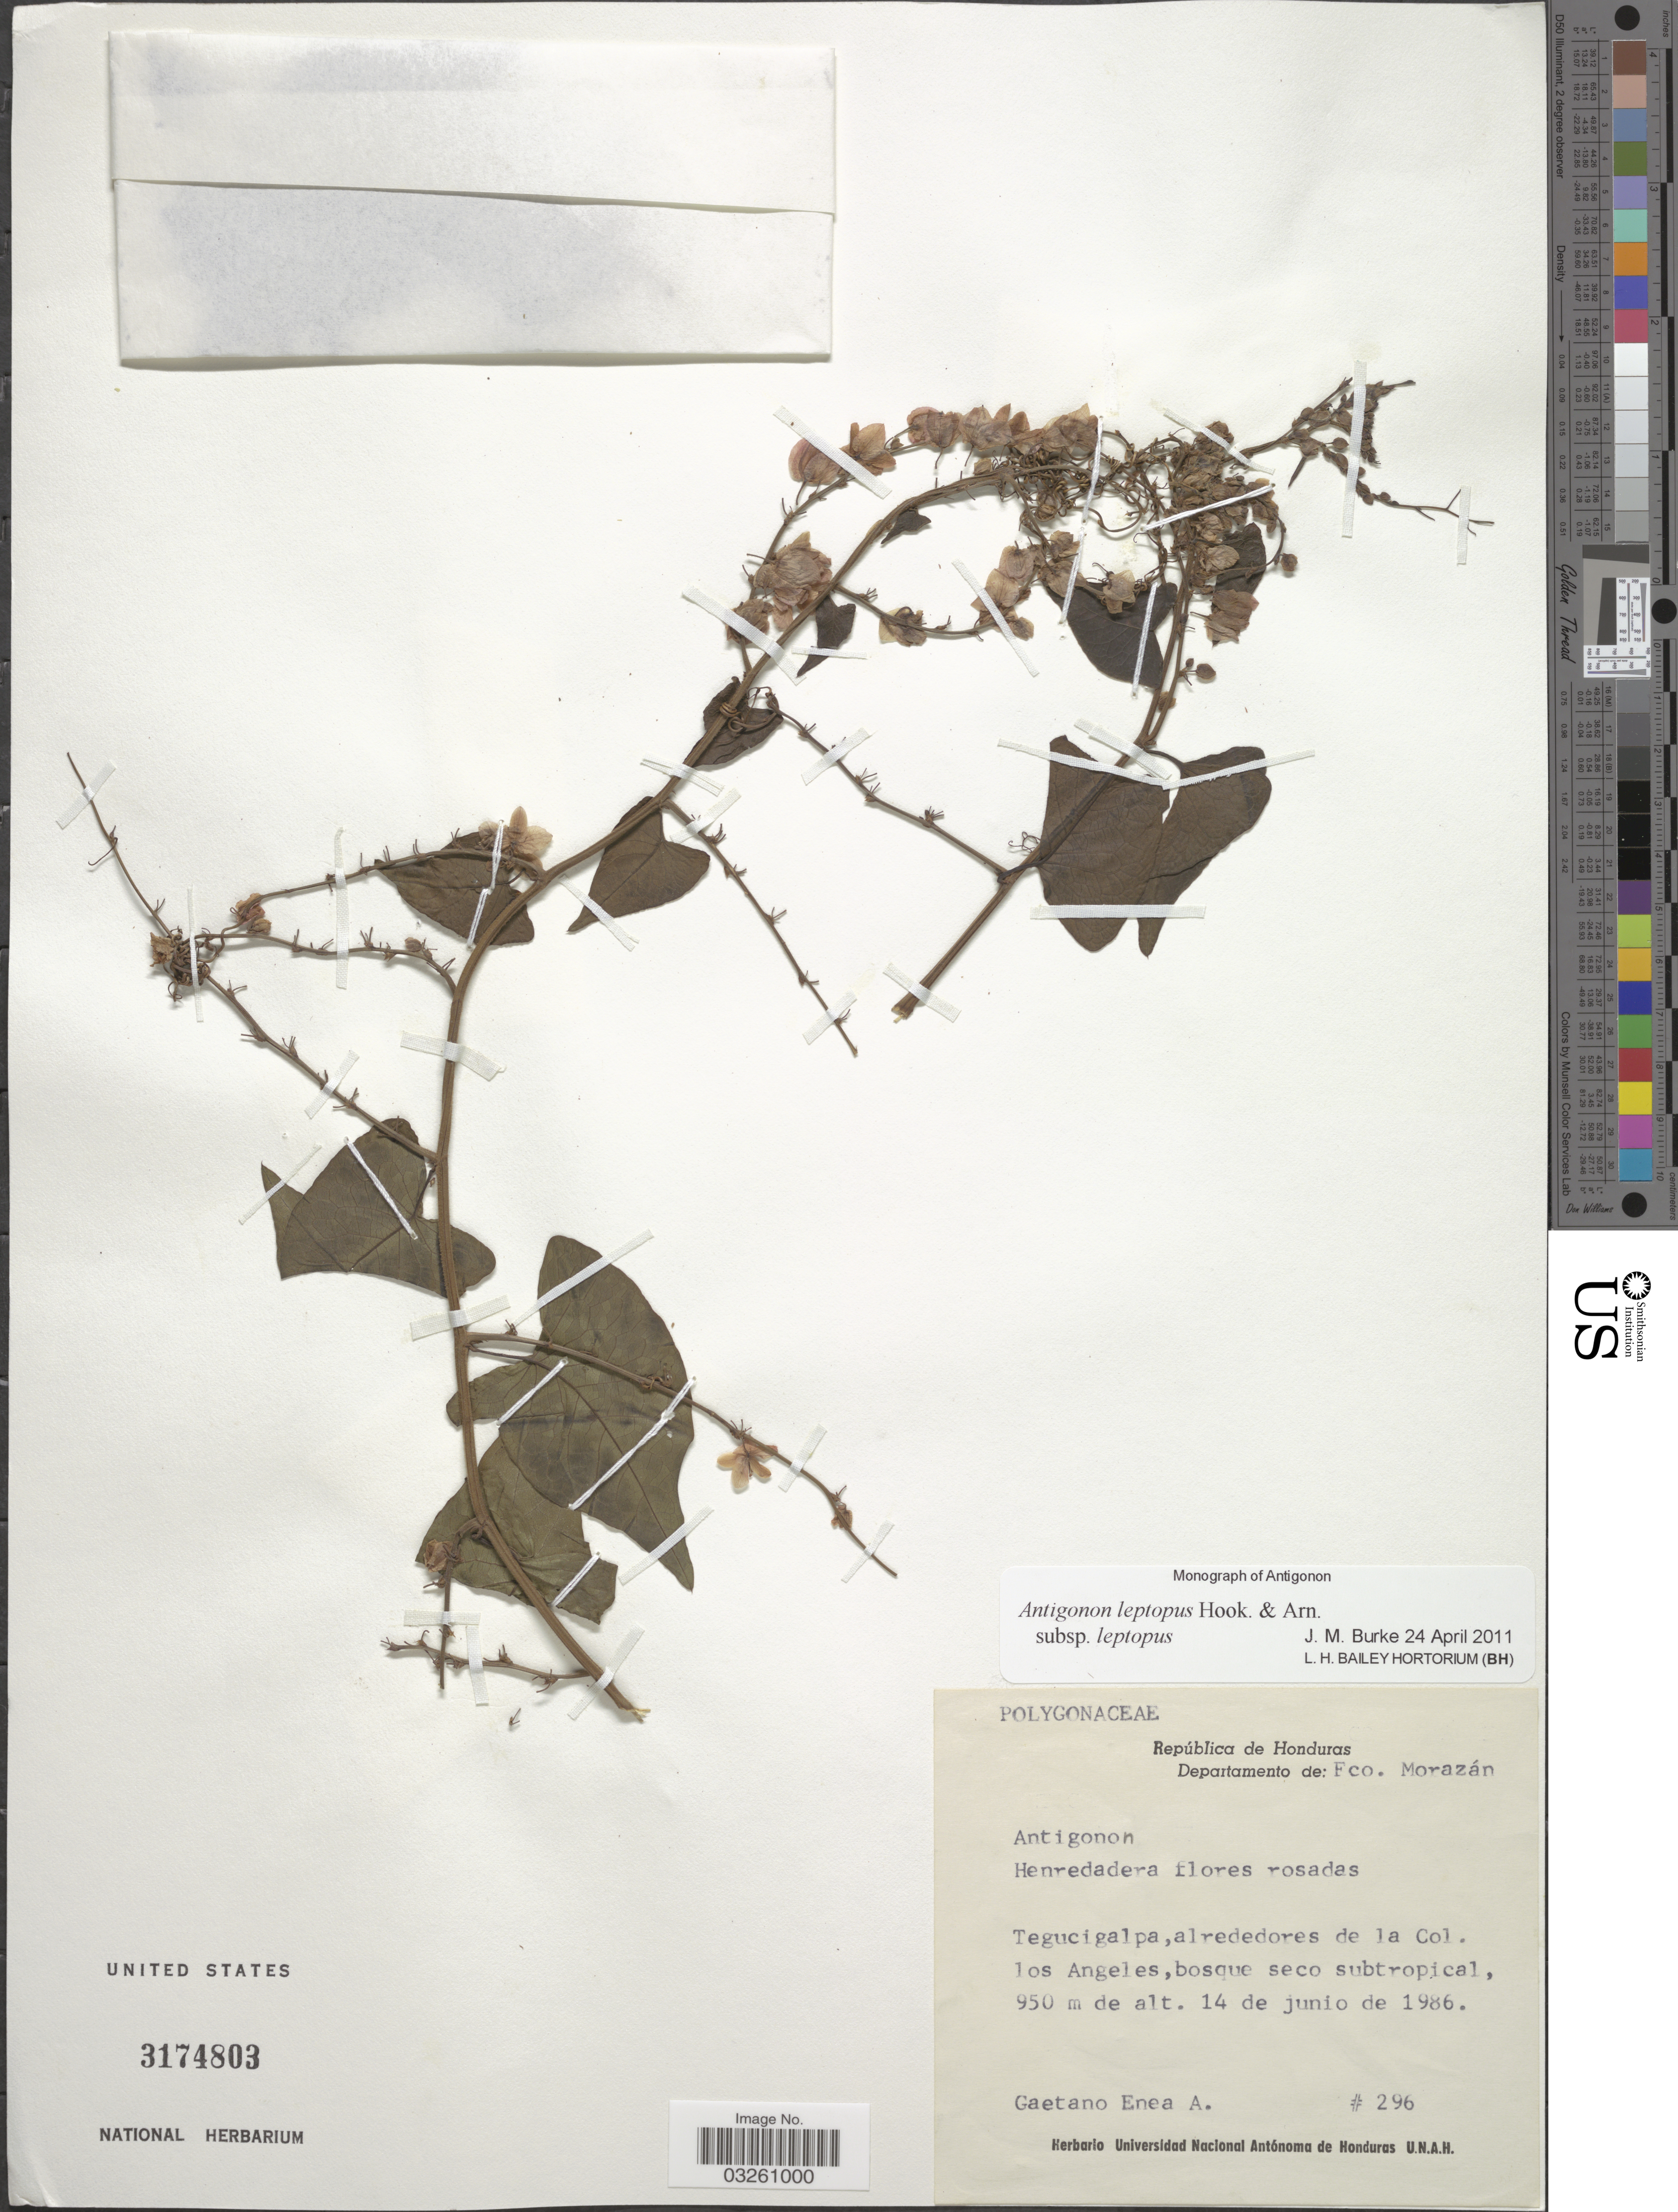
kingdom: Plantae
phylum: Tracheophyta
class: Magnoliopsida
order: Caryophyllales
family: Polygonaceae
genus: Antigonon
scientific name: Antigonon leptopus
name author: Hook. & Arn.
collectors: Gaetano Enea A.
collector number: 296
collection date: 1986-06-14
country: Honduras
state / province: Fco. Morazán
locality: Departamento de: Fco. Morazán. Tegucigalpa, alrededores de la Col. los Angeles, bosque seco subtropical.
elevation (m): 950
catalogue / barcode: US 3174803